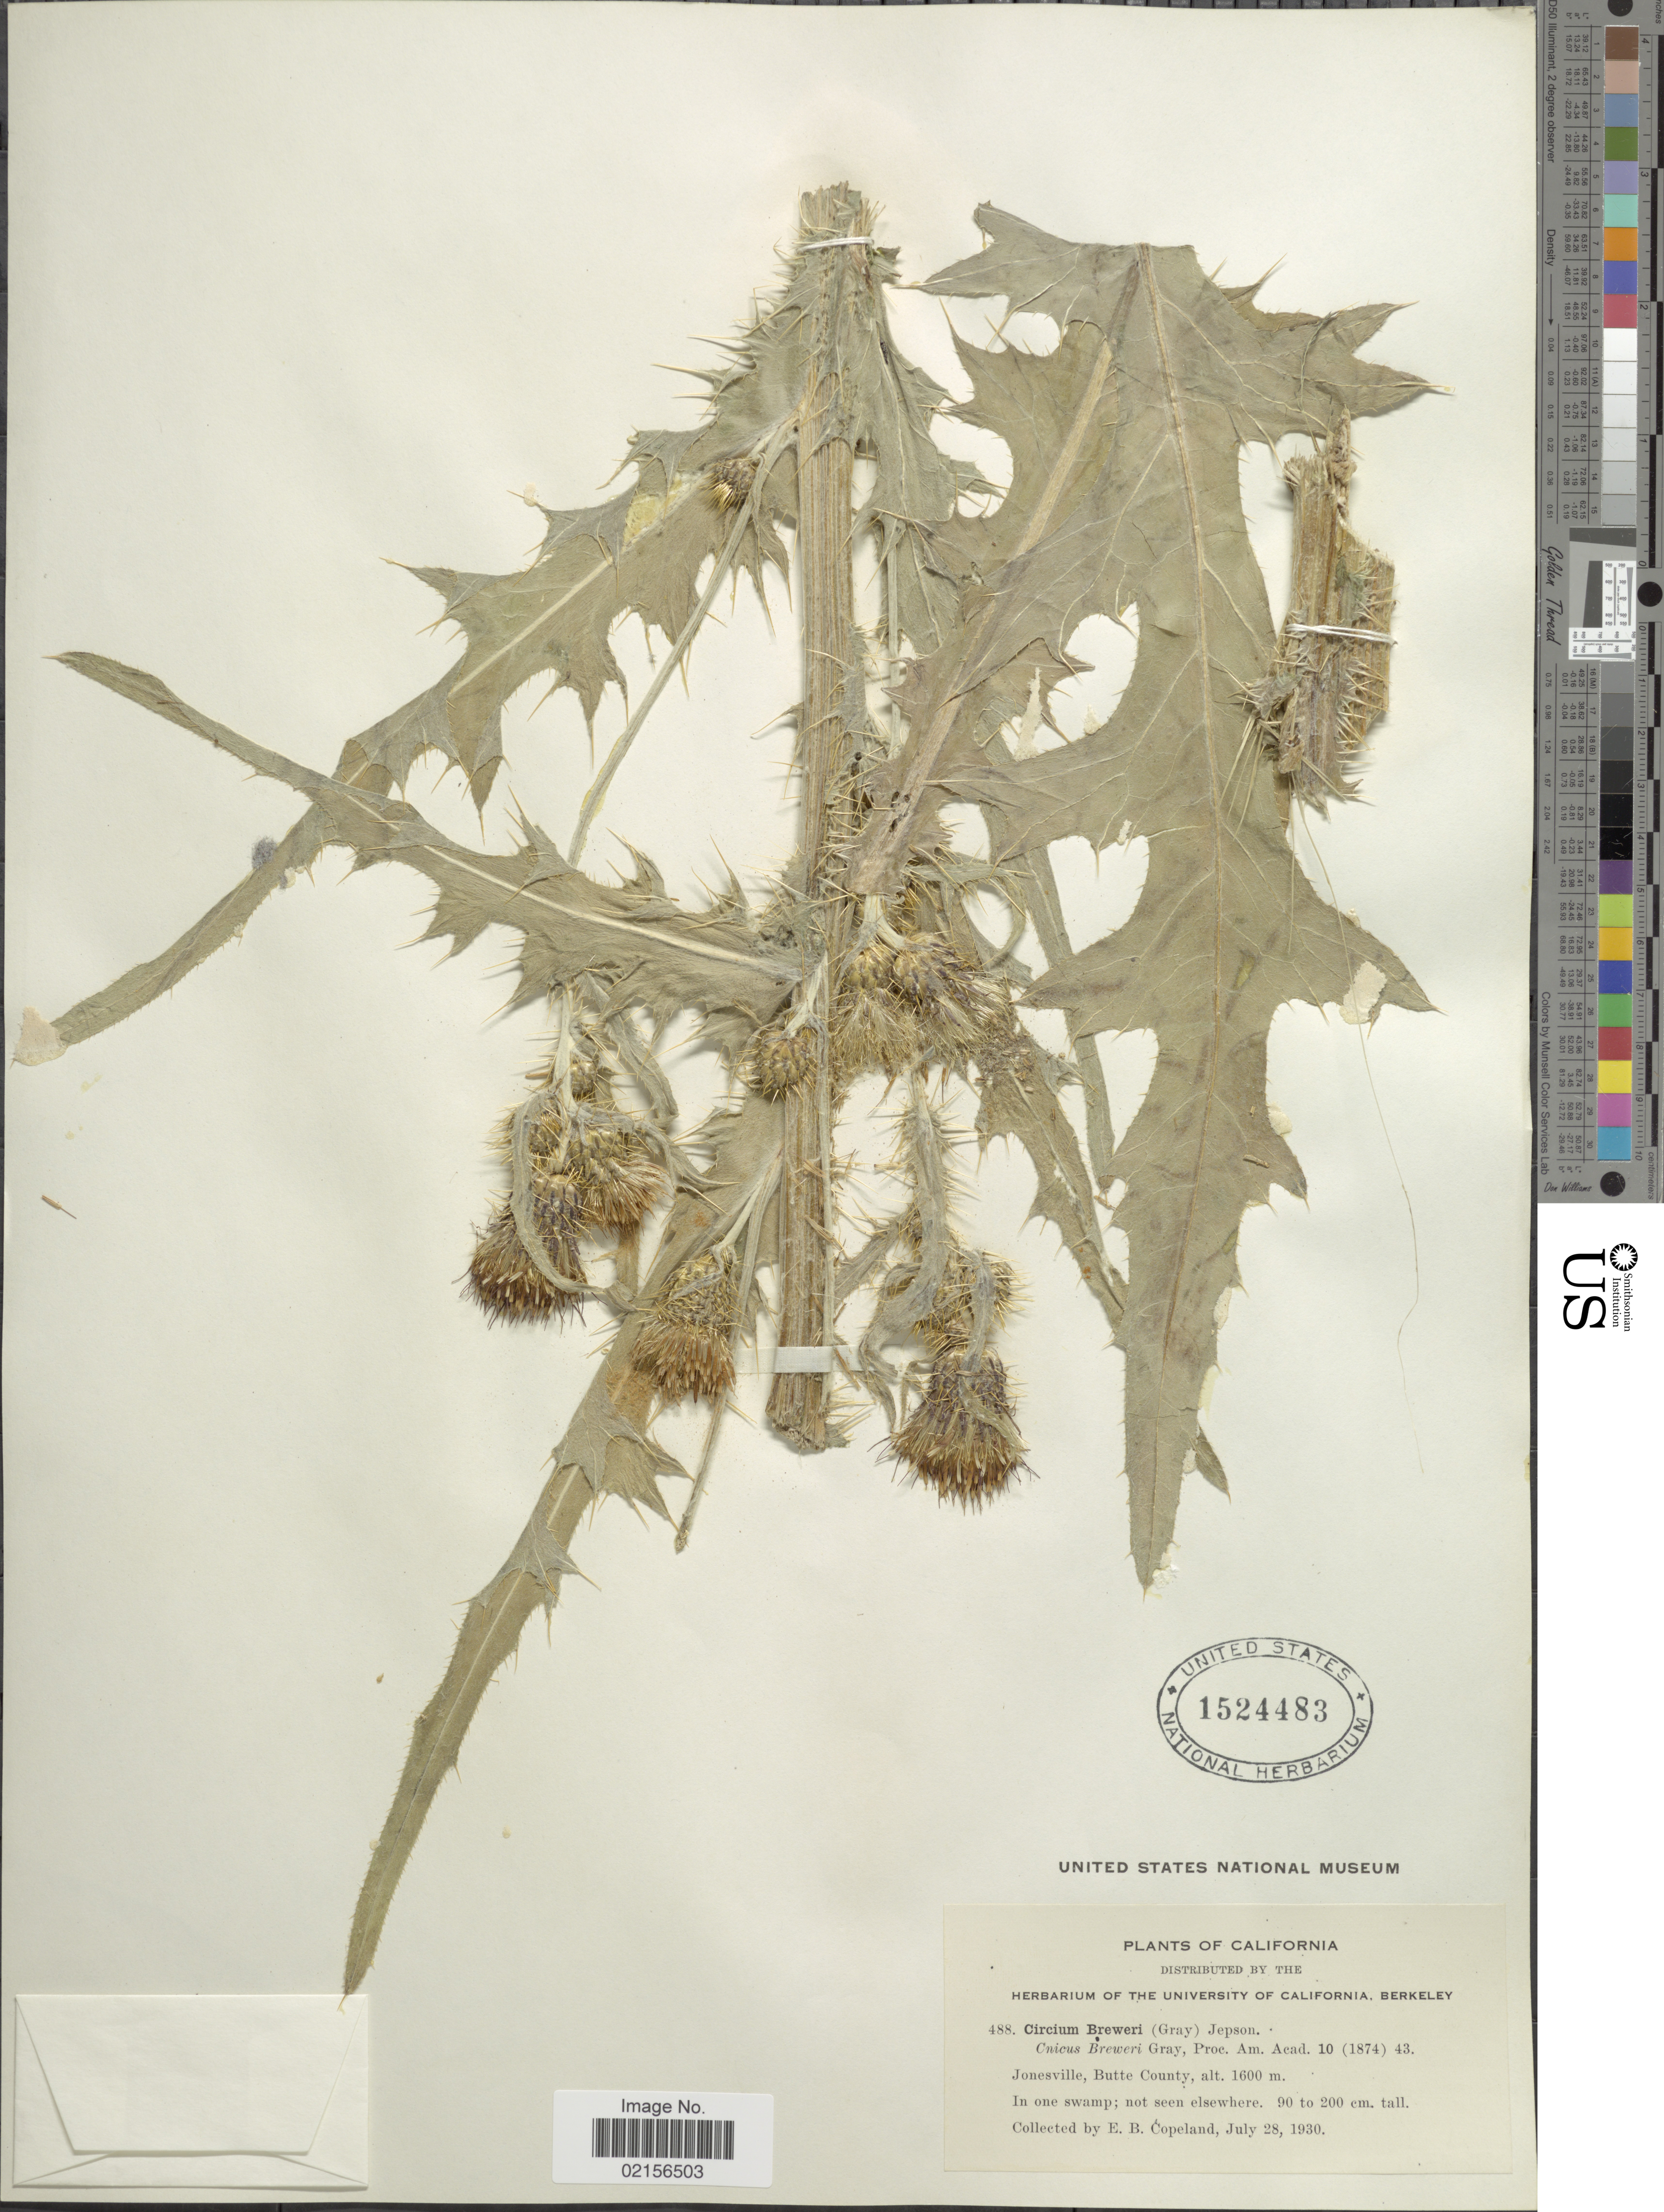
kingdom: Plantae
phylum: Tracheophyta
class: Magnoliopsida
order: Asterales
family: Asteraceae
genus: Cirsium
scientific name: Cirsium breweri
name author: (A. Gray) Jeps.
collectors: E. B. Copeland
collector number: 488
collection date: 1930-07-28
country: United States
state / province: California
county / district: Butte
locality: Jonesville, Butte County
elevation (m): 1600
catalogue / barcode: US 1524483